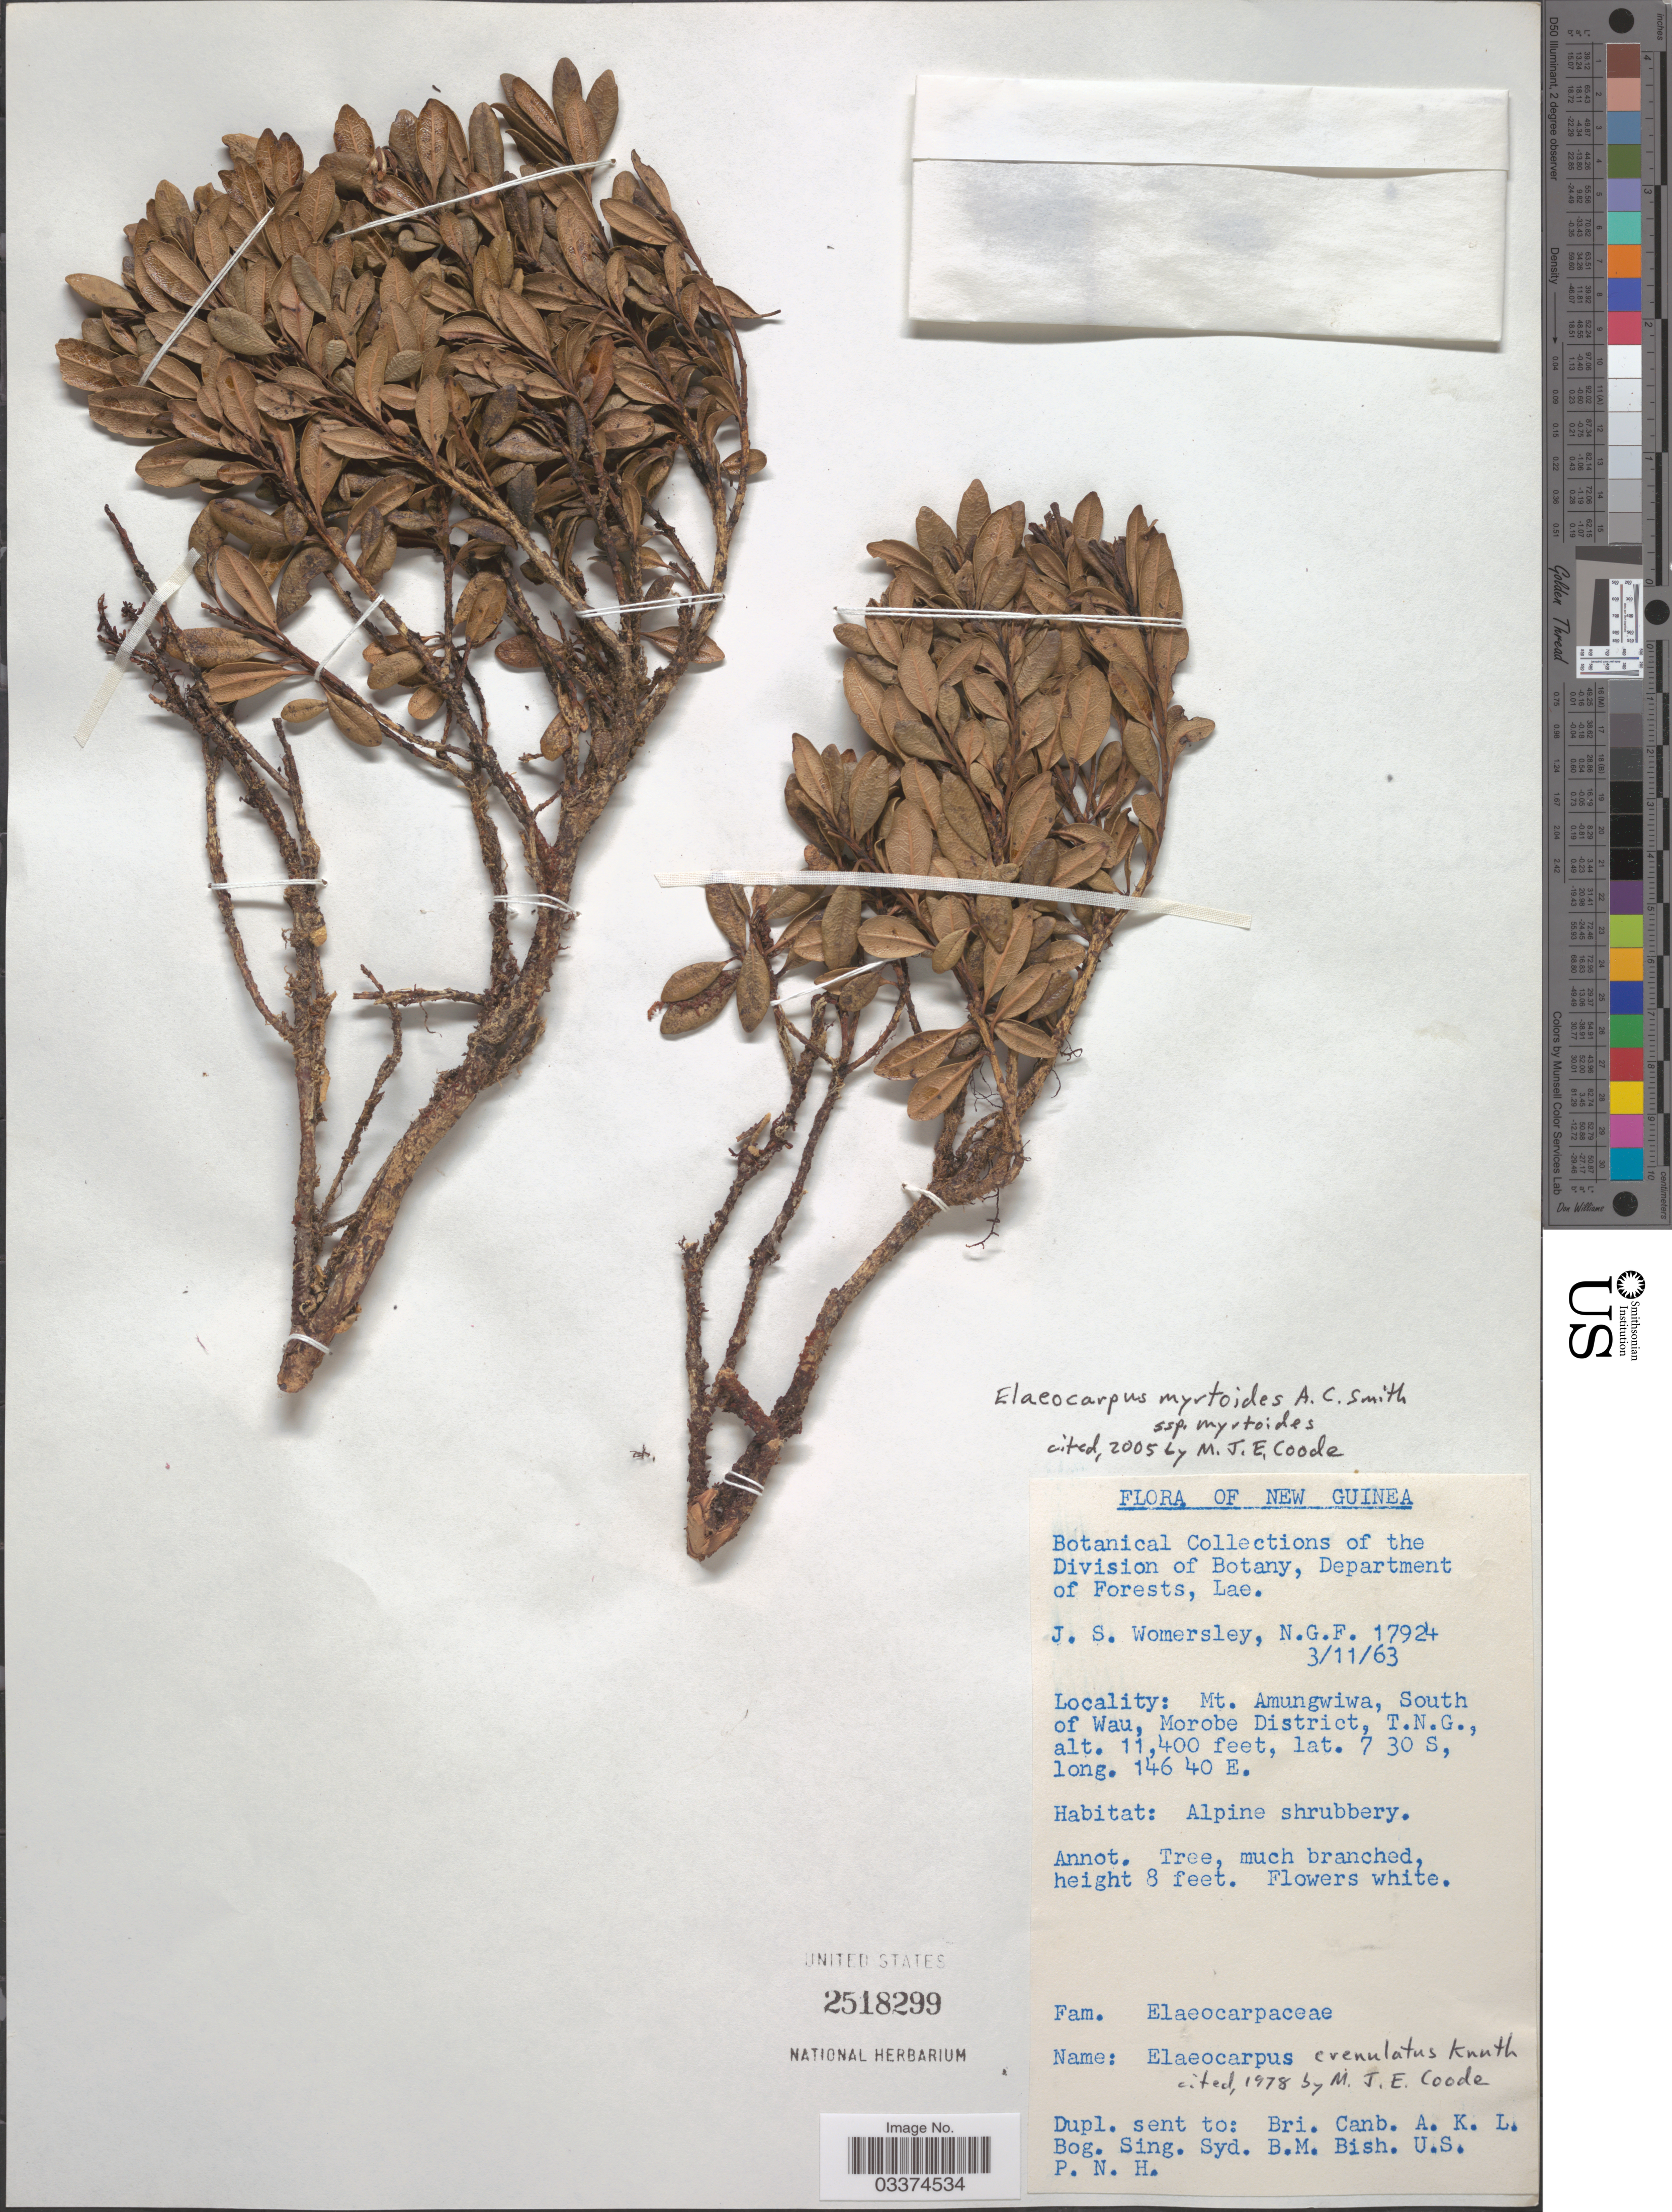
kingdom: Plantae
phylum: Tracheophyta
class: Magnoliopsida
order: Oxalidales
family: Elaeocarpaceae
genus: Elaeocarpus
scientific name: Elaeocarpus myrtoides subsp. myrtoides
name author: A.C. Sm.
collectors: J. S. Womersley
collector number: NGF17924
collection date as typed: Transcribed d/m/y: 3/11/63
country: Papua New Guinea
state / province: Morobe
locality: New Guinea, Mt. Amungwiwa, South of Wau, Morobe District, T.N.G.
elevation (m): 3475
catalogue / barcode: US 2518299